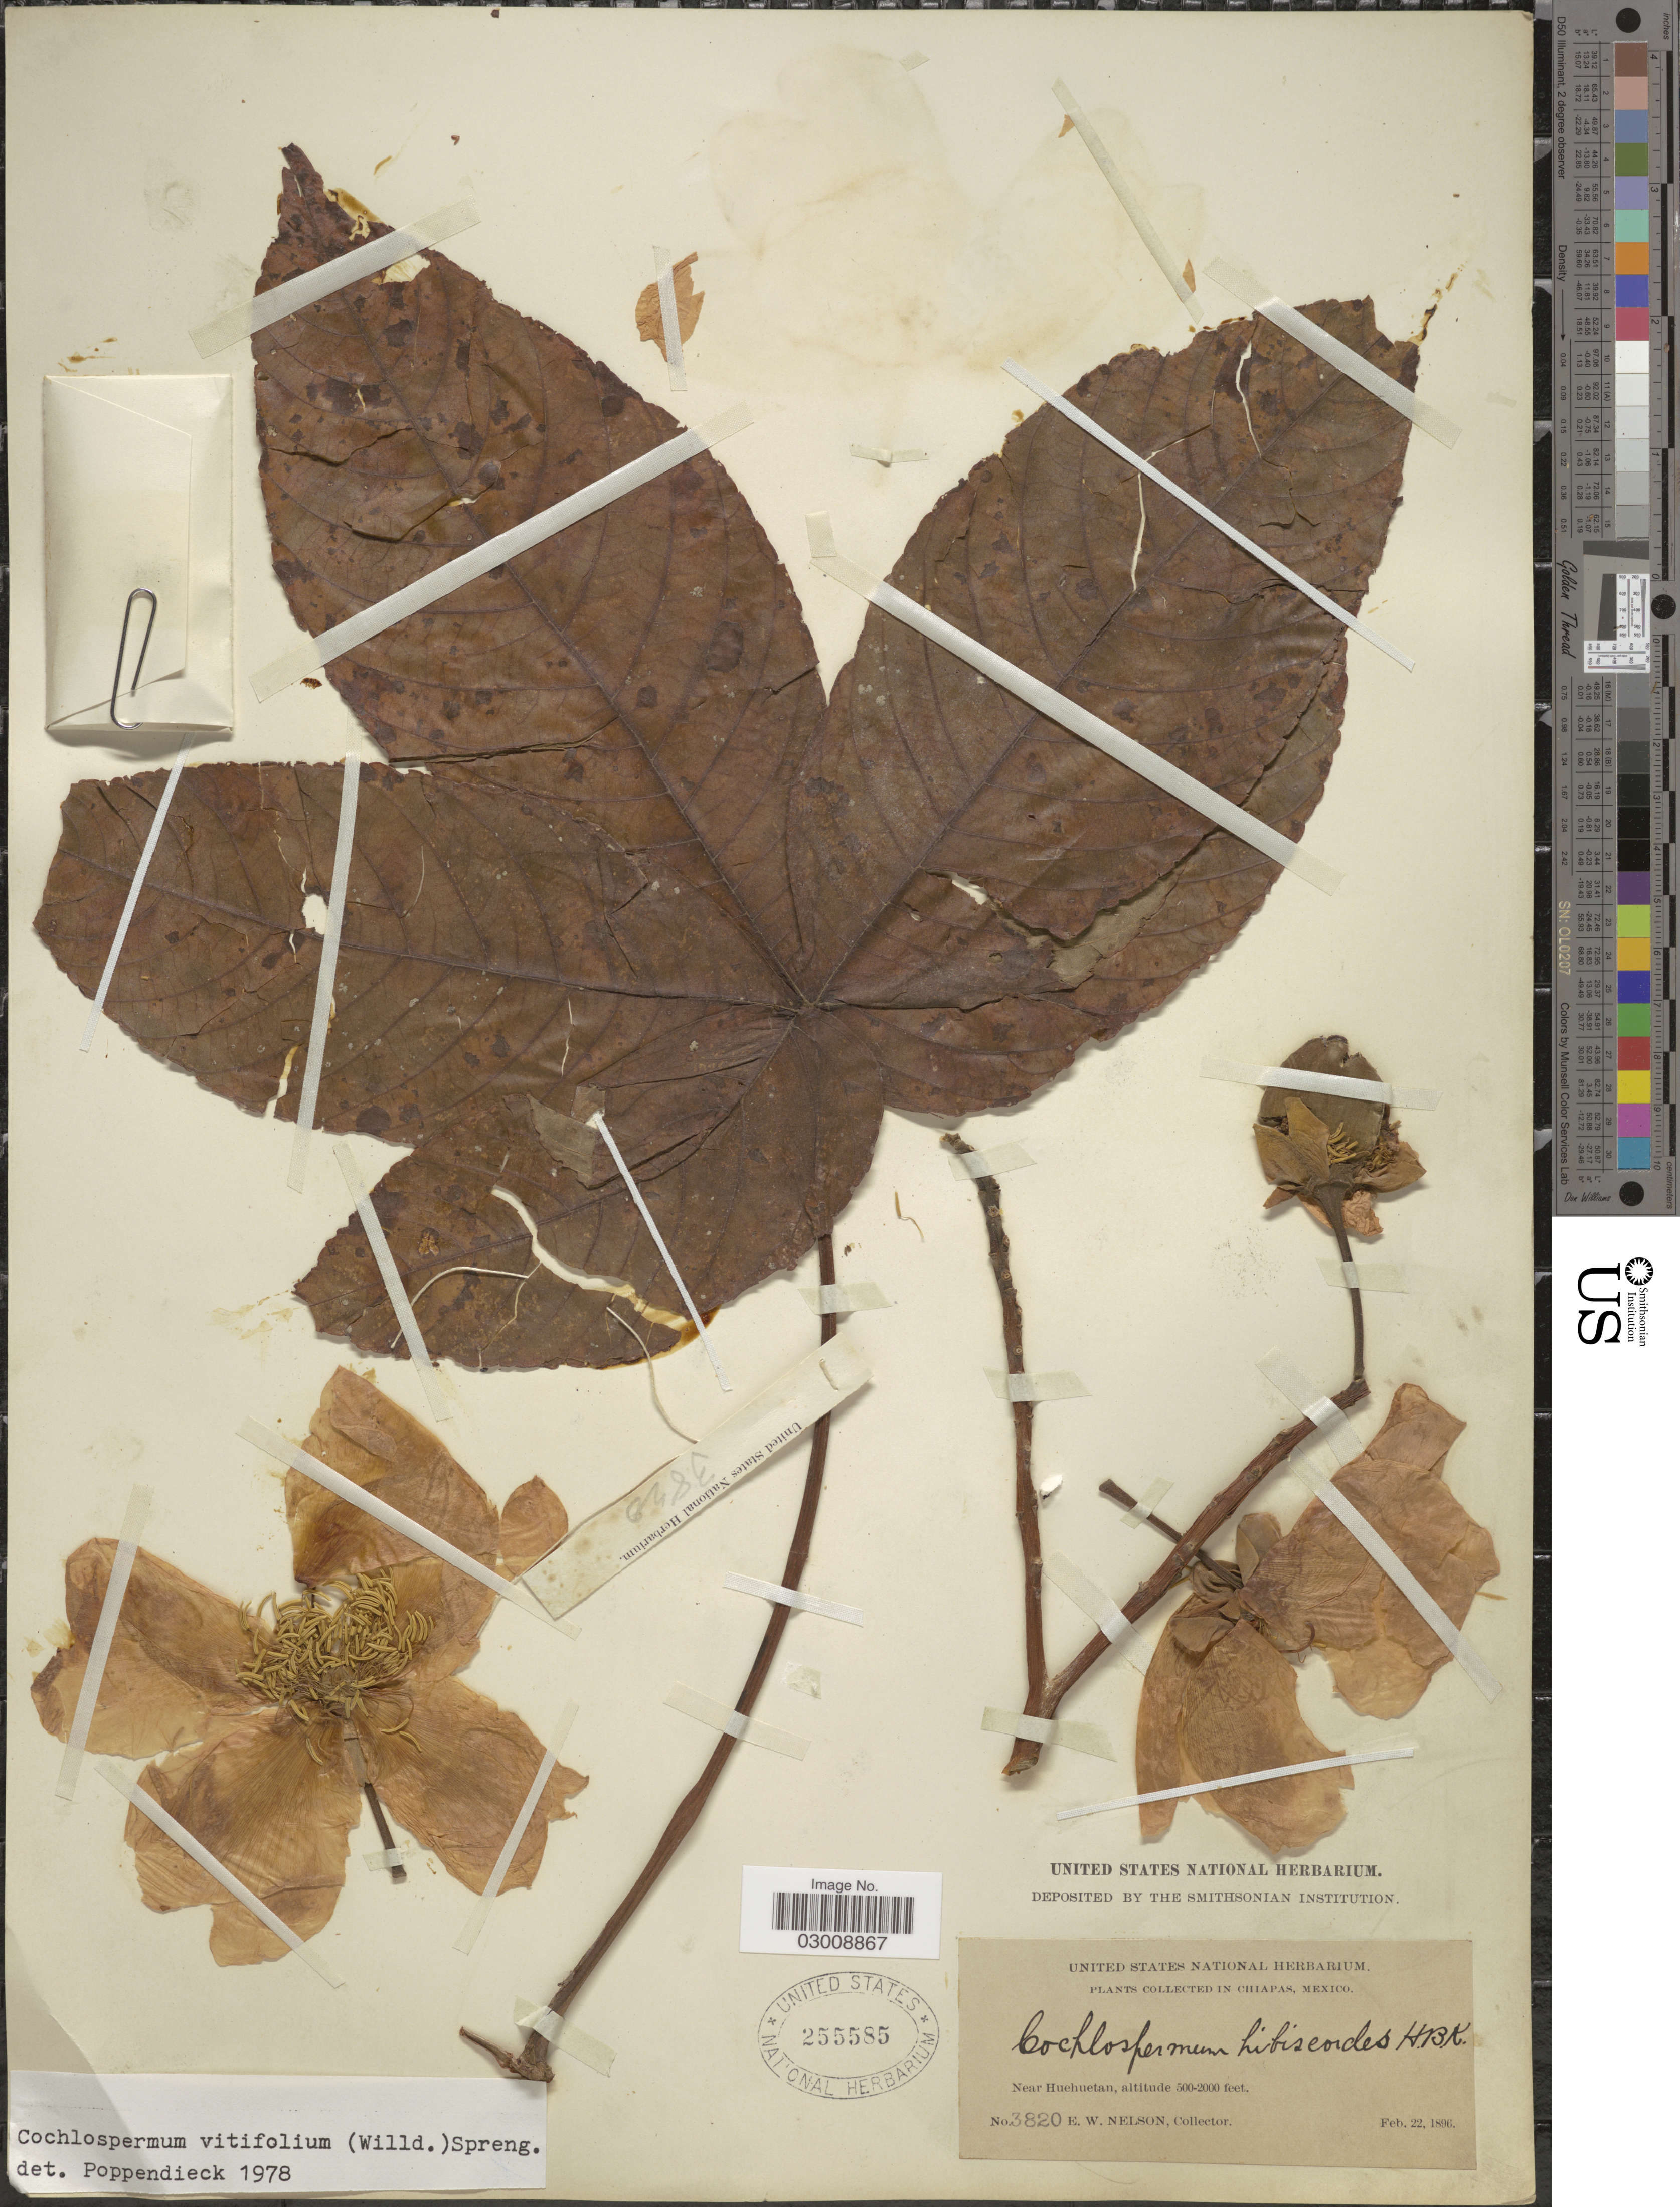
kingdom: Plantae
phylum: Tracheophyta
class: Magnoliopsida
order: Malvales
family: Cochlospermaceae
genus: Cochlospermum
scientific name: Cochlospermum vitifolium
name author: (Willd.) Spreng.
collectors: E. W. Nelson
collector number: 3820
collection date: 1896-02-22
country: Mexico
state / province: Chiapas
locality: Near Huehuetan.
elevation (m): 152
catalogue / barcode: US 255585